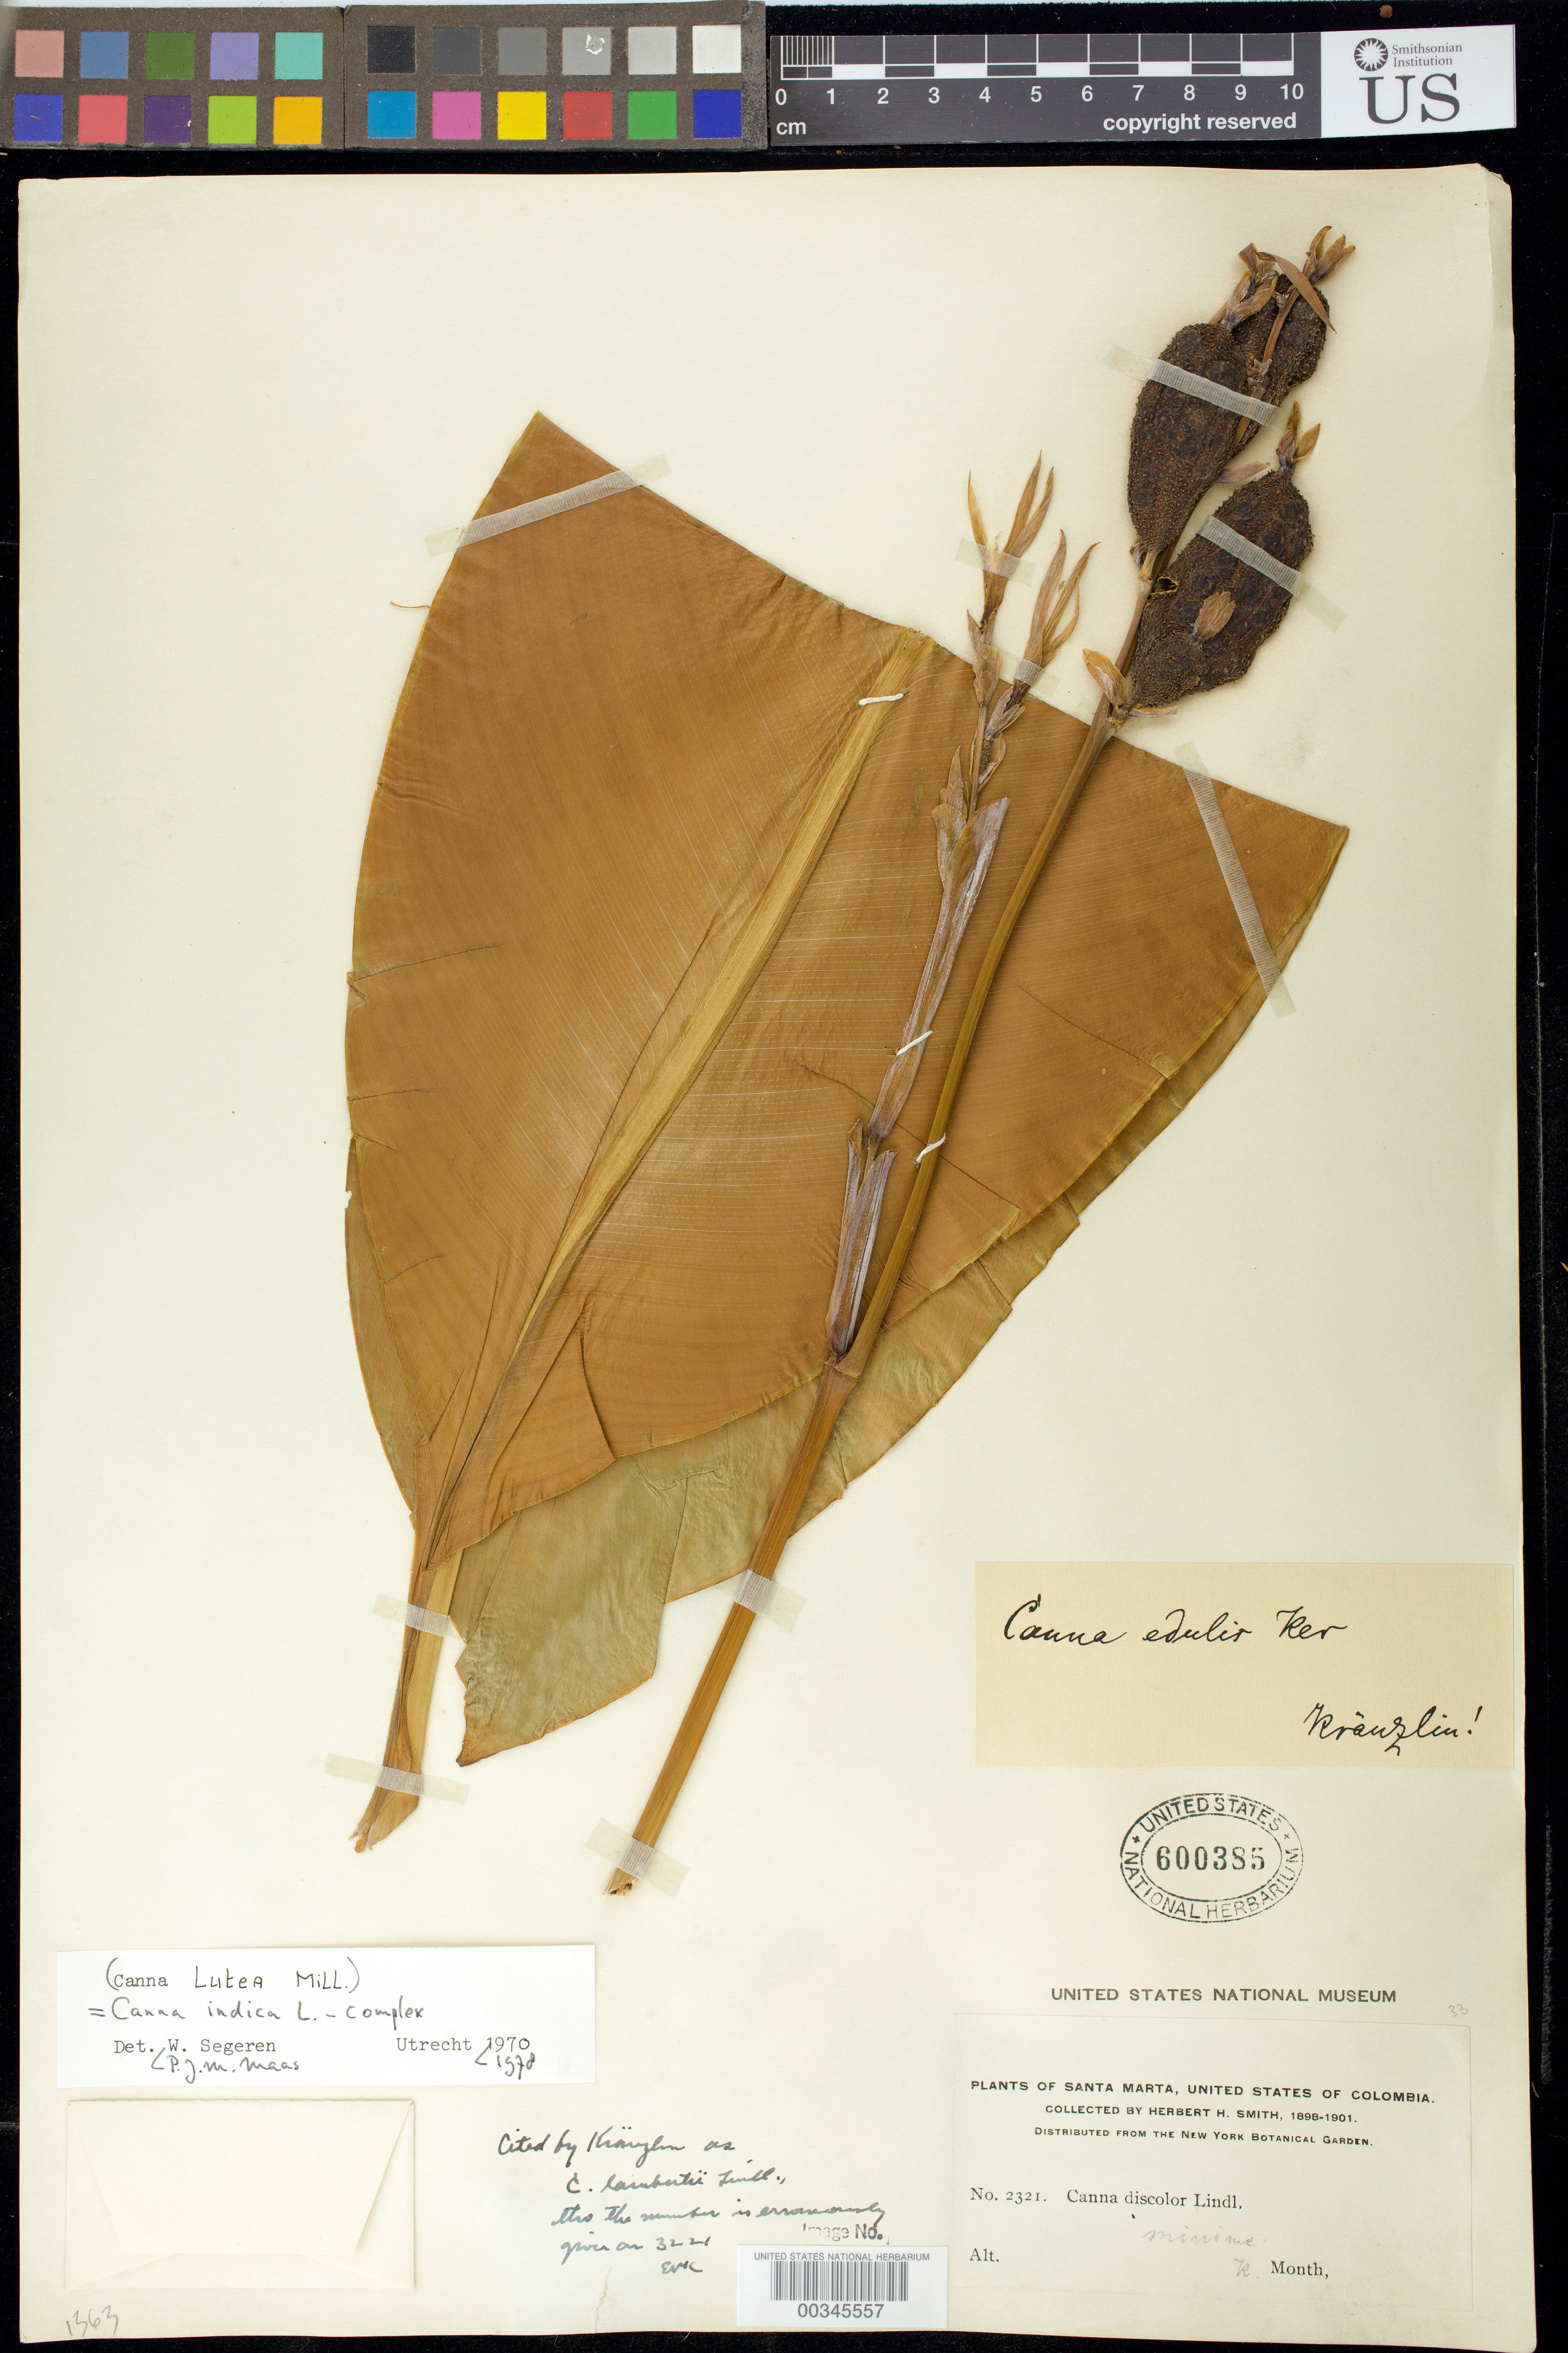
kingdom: Plantae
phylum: Tracheophyta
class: Liliopsida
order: Zingiberales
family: Cannaceae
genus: Canna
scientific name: Canna indica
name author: L.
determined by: Maas, Paul J. M.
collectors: Herbert H. Smith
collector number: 2321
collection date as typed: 1898 to -- -- 1901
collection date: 1898/1901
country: Colombia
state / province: Magdalena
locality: Plants of Santa Marta, united states of Colombia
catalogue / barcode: US 600385